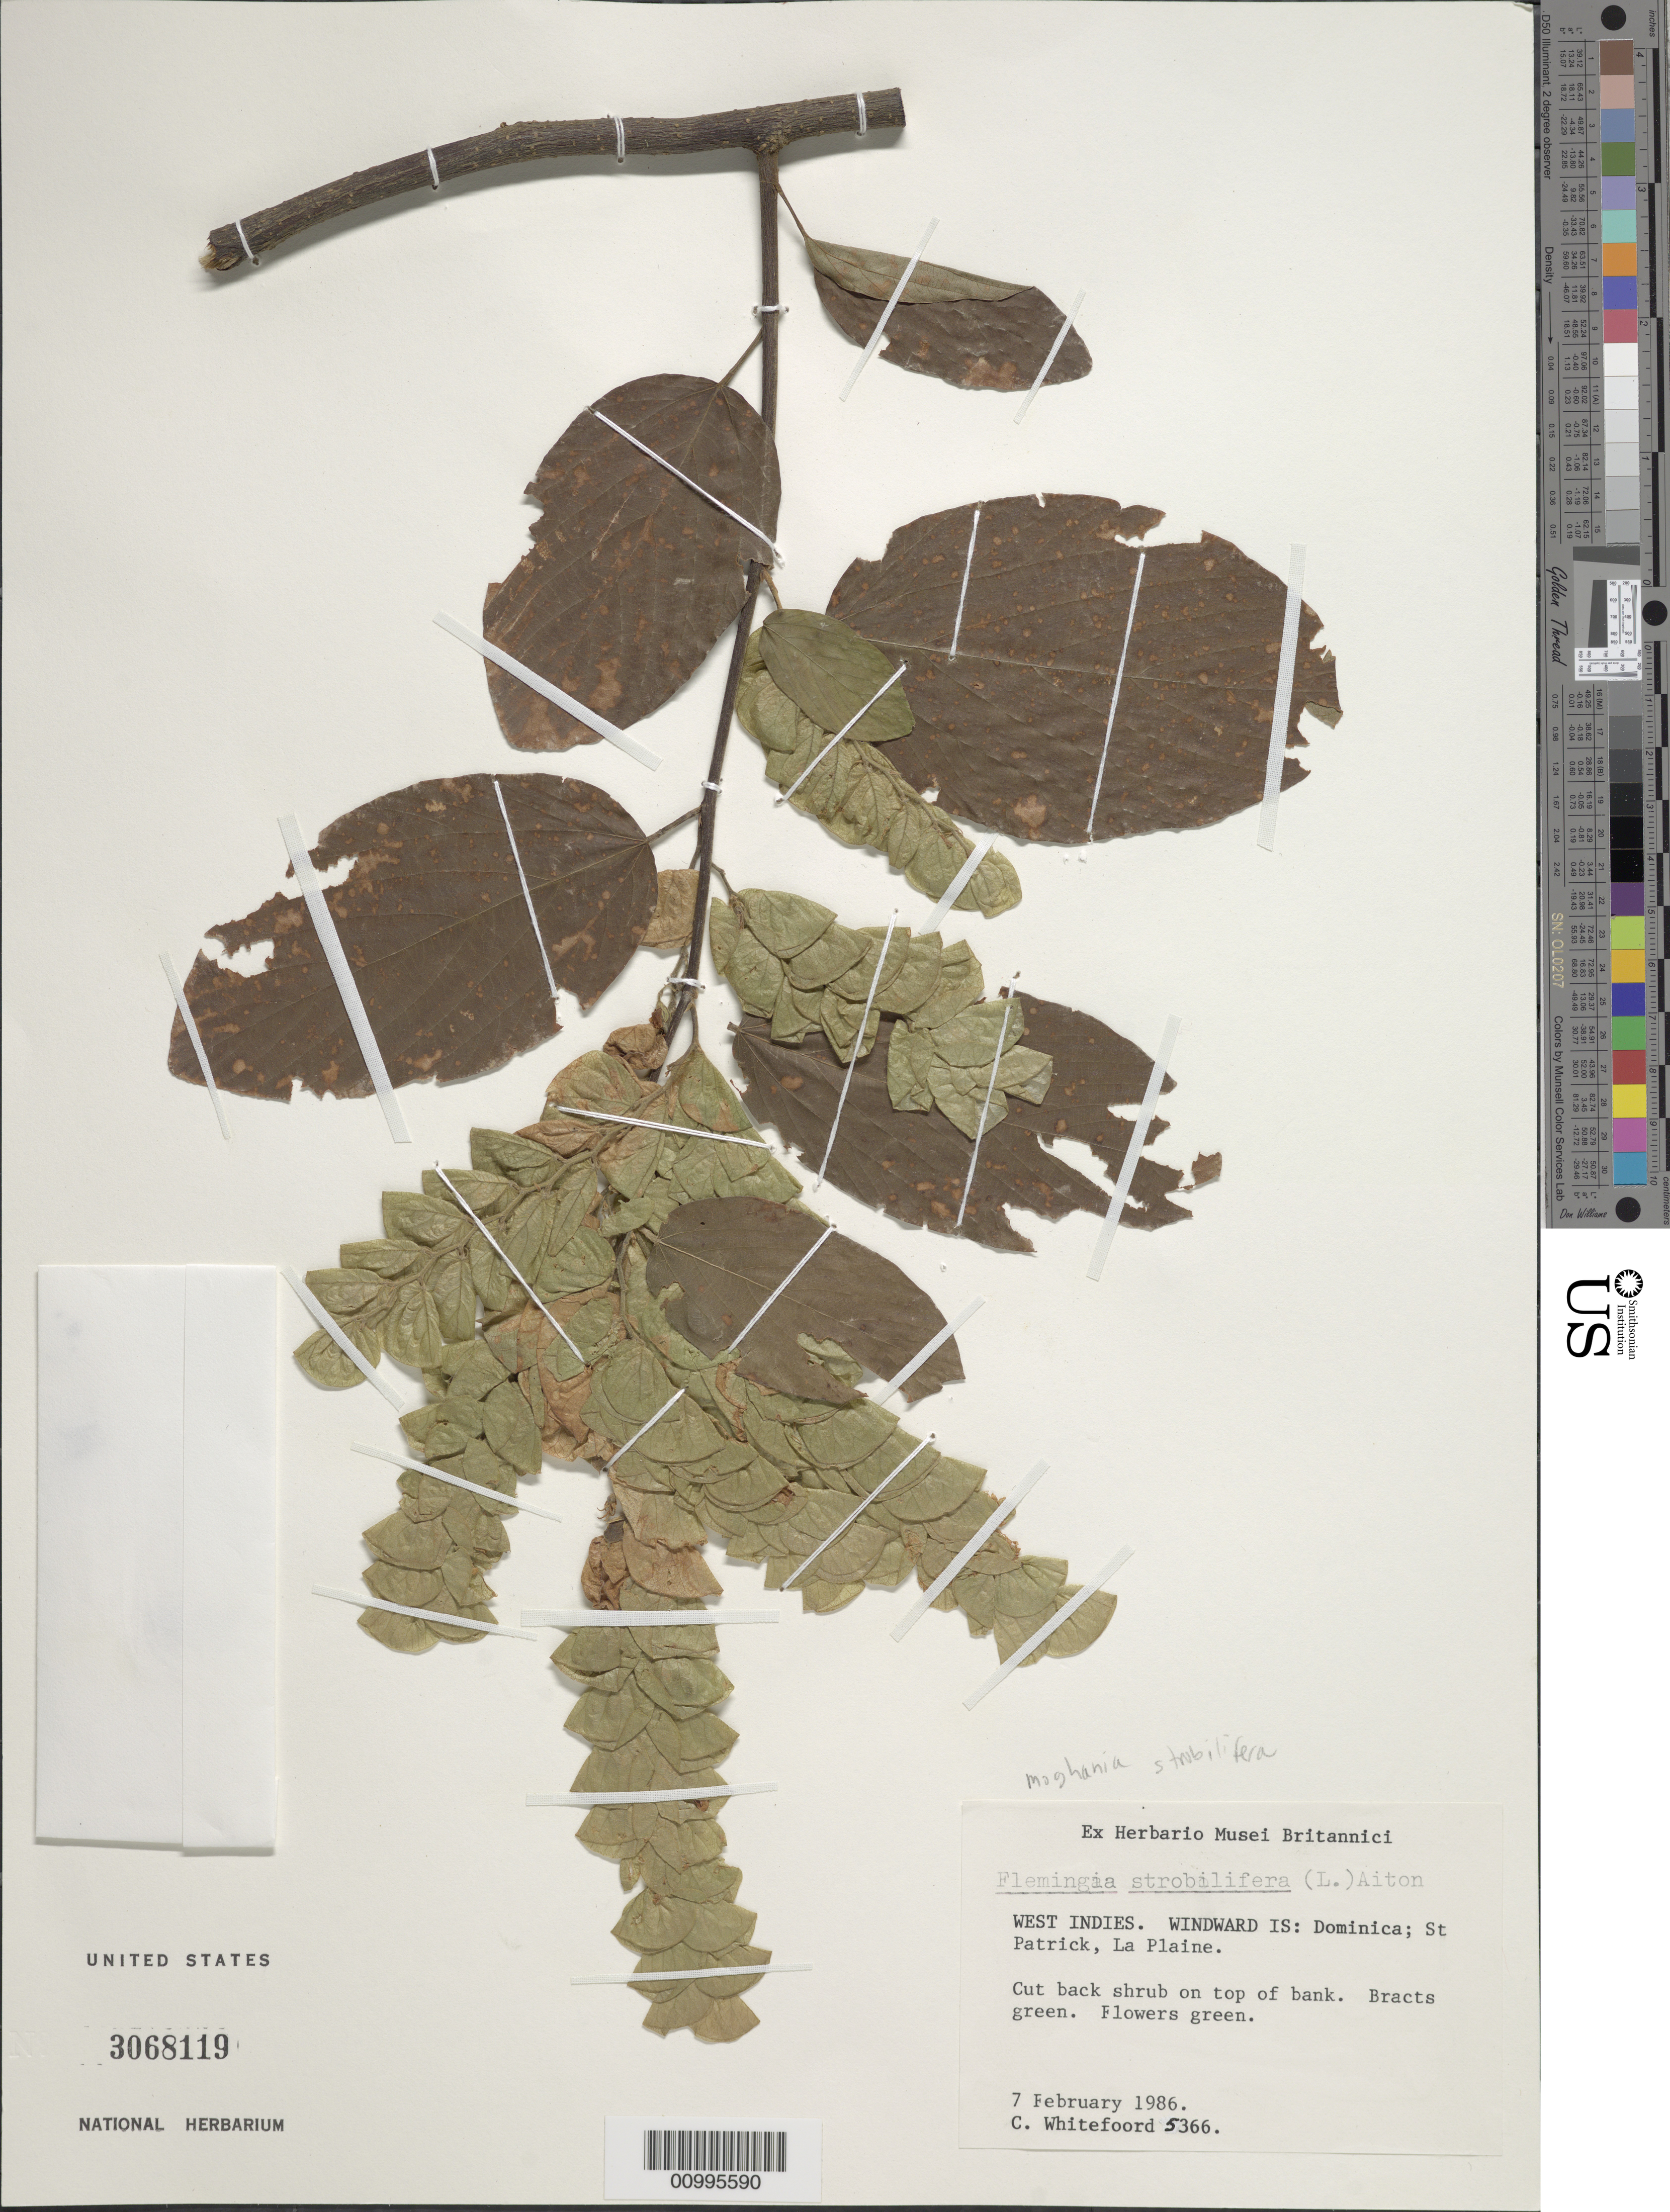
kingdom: Plantae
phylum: Tracheophyta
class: Magnoliopsida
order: Fabales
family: Fabaceae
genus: Flemingia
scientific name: Flemingia strobilifera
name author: (L.) W.T. Aiton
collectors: C. Whitefoord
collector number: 5366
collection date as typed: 07 Feb 1986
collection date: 1986-02-07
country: Dominica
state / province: St. Patrick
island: Dominica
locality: Windward Island. St. Patrick, La Plaine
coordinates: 0 N, 0 E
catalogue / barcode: US 3068119